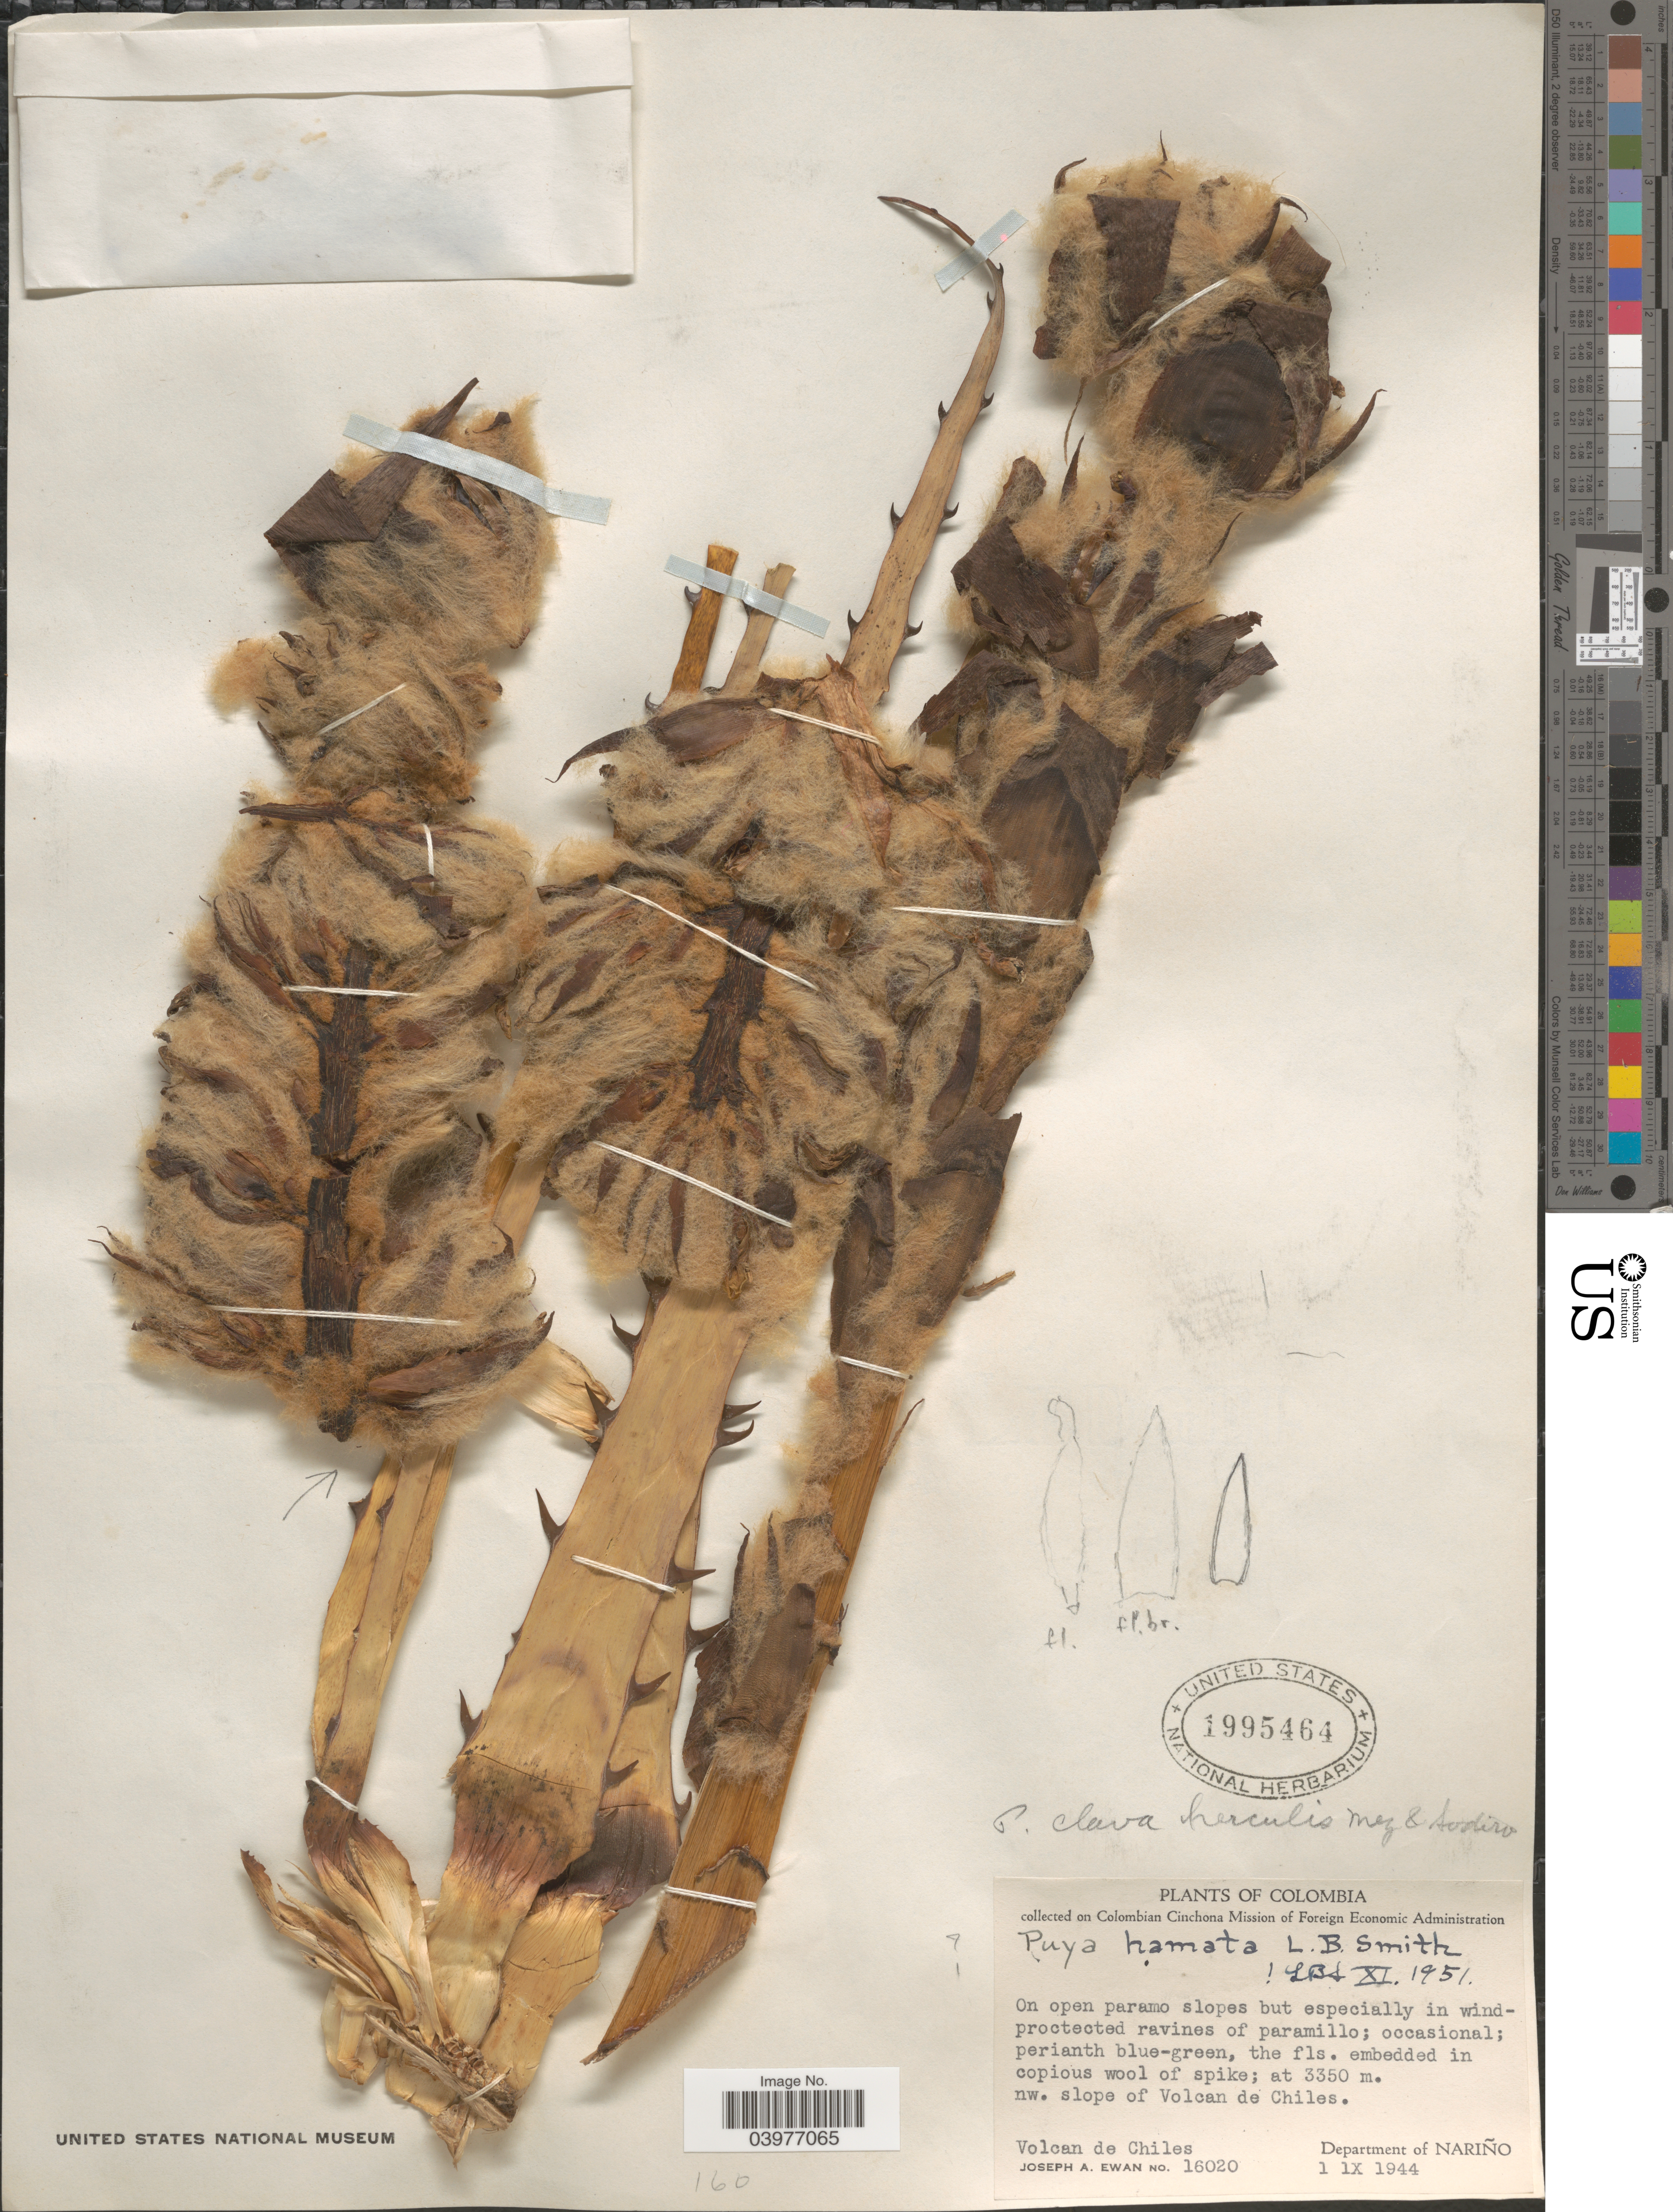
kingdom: Plantae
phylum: Tracheophyta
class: Liliopsida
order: Poales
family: Bromeliaceae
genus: Puya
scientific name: Puya clava-herculis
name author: Mez & Mez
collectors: J. A. Ewan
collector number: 16020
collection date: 1944-09-01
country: Colombia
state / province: Nariño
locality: Nw. slope of Volcan de Chiles. Department of Nariño.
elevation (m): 3350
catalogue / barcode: US 1995464